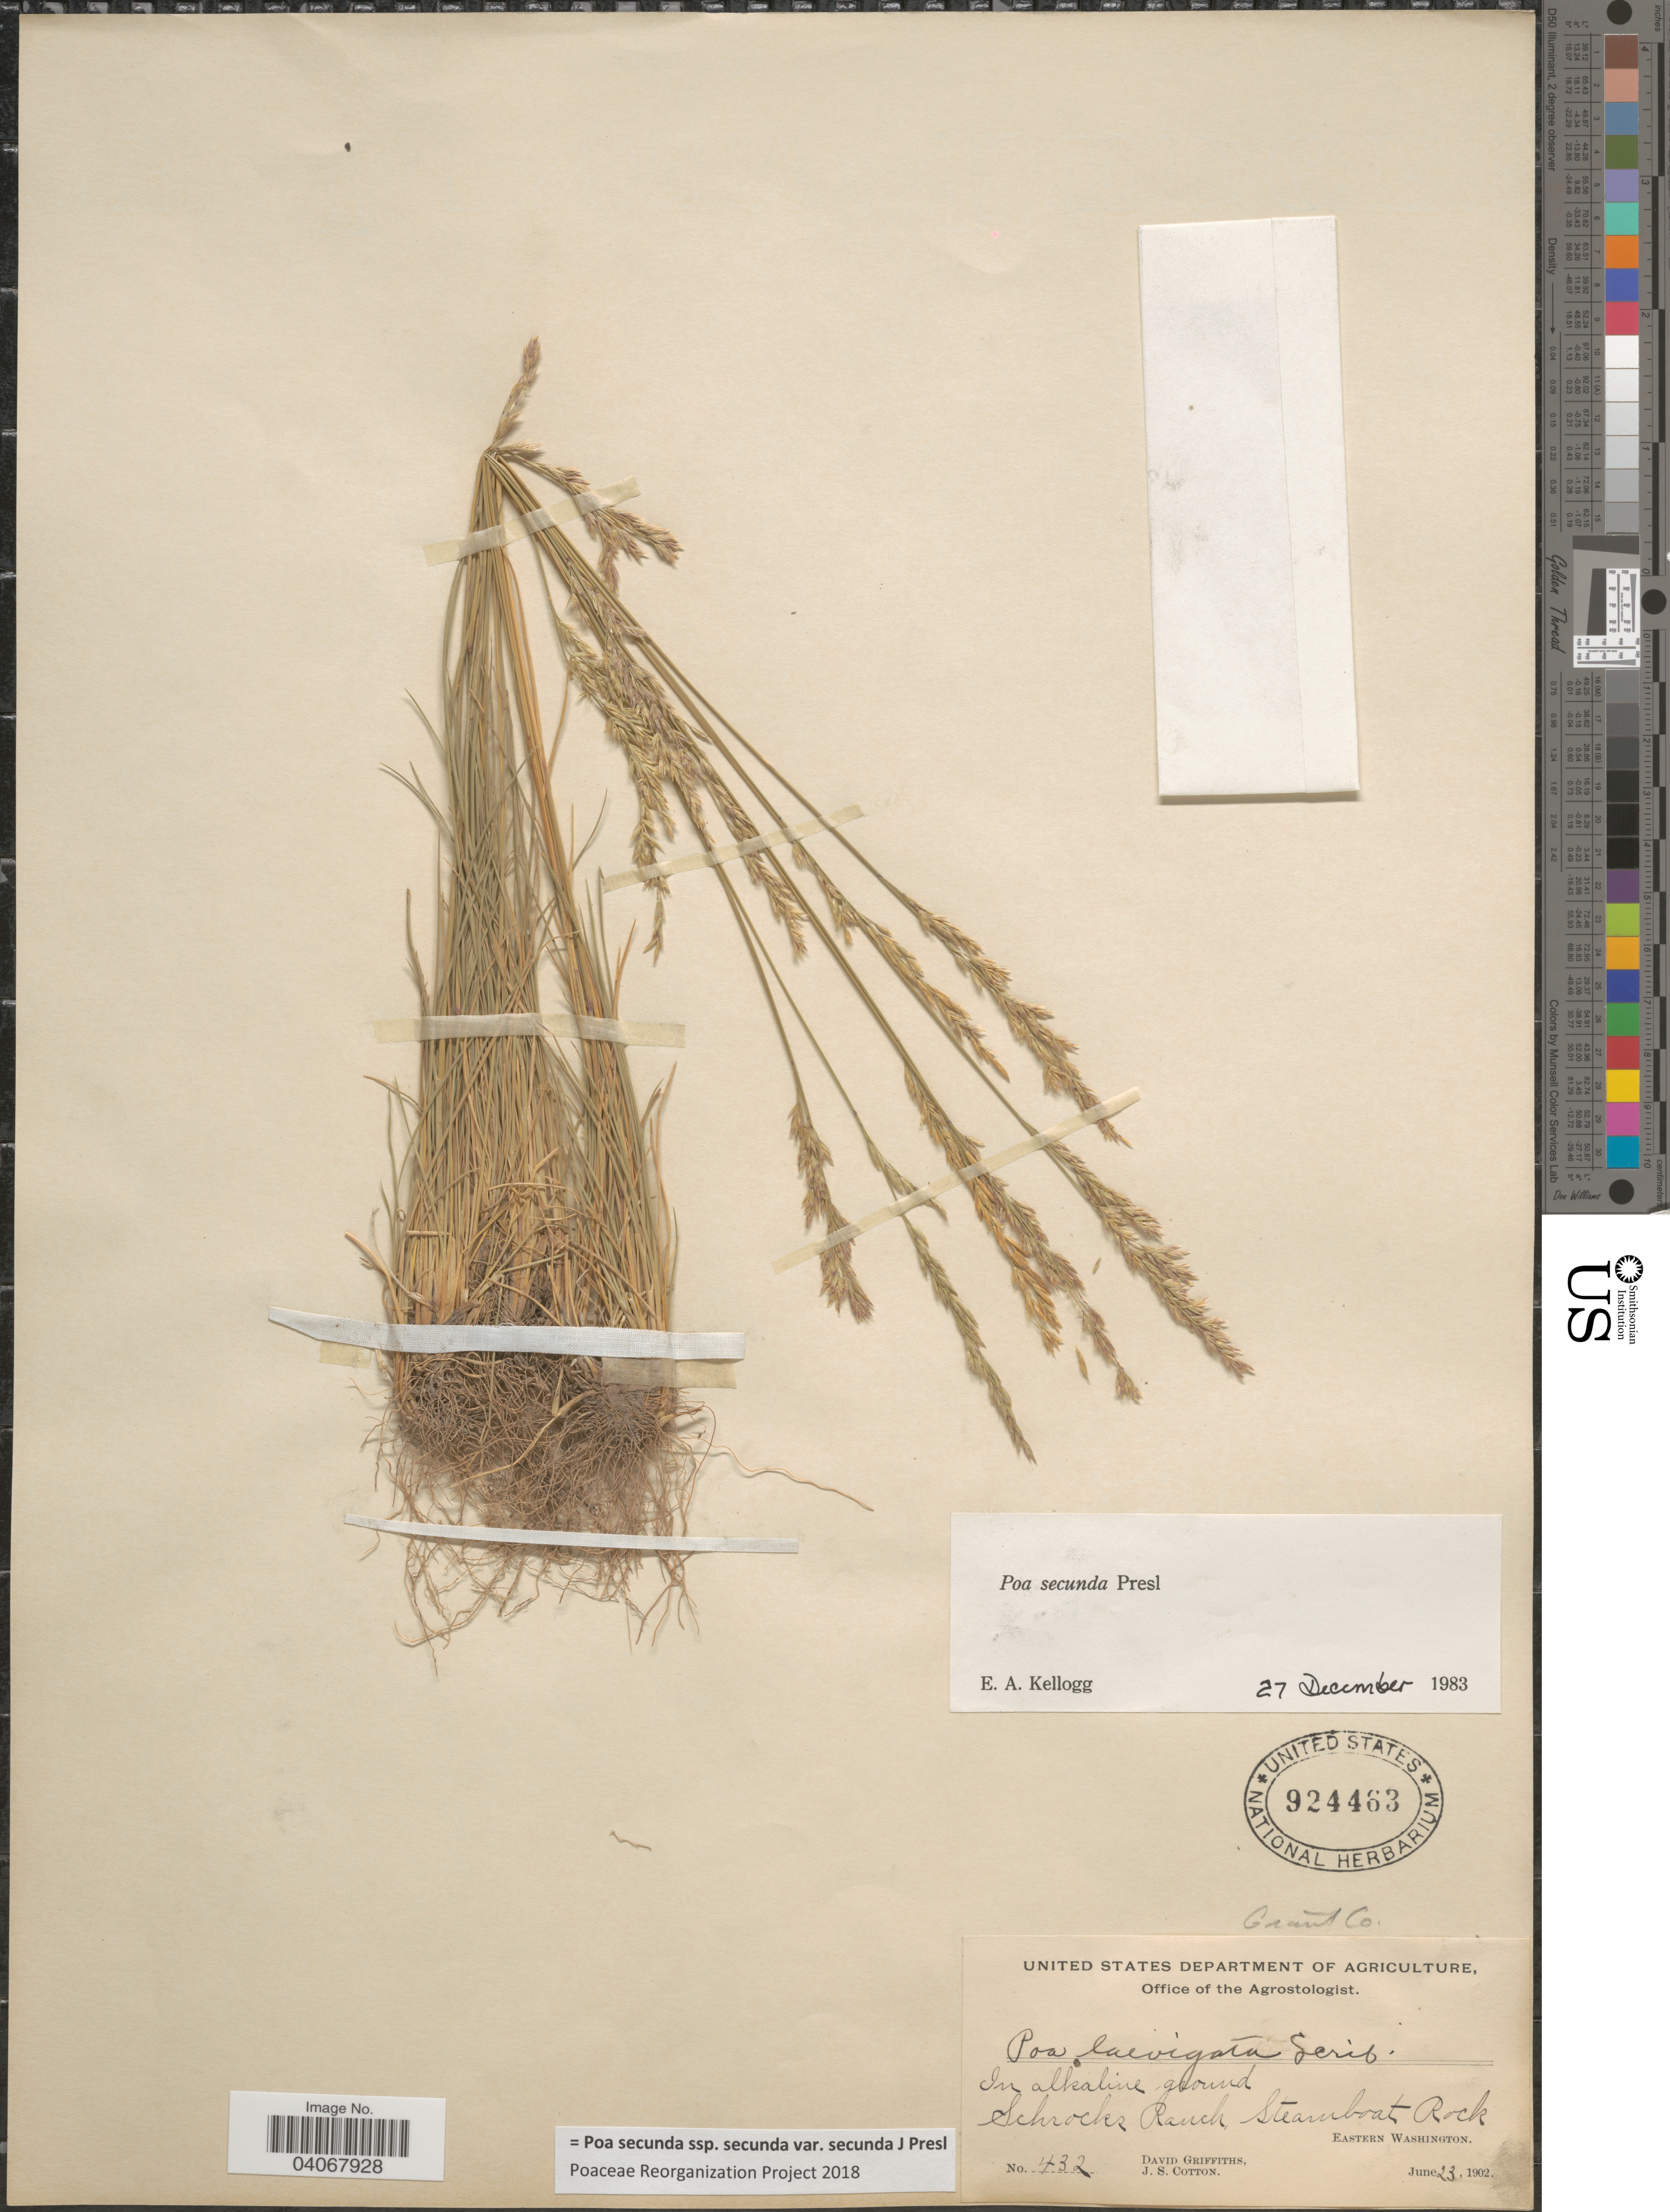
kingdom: Plantae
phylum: Tracheophyta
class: Liliopsida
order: Poales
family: Poaceae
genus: Poa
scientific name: Poa secunda subsp. secunda var. secunda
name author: J. Presl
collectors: D. Griffiths & J. S. Cotton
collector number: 432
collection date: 1902-06-23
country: United States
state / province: Washington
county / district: Grant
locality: Grant Co. In alkaline ground. Schrocks Ranch Steamboat Rock. Eastern Washington.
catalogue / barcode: US 924463